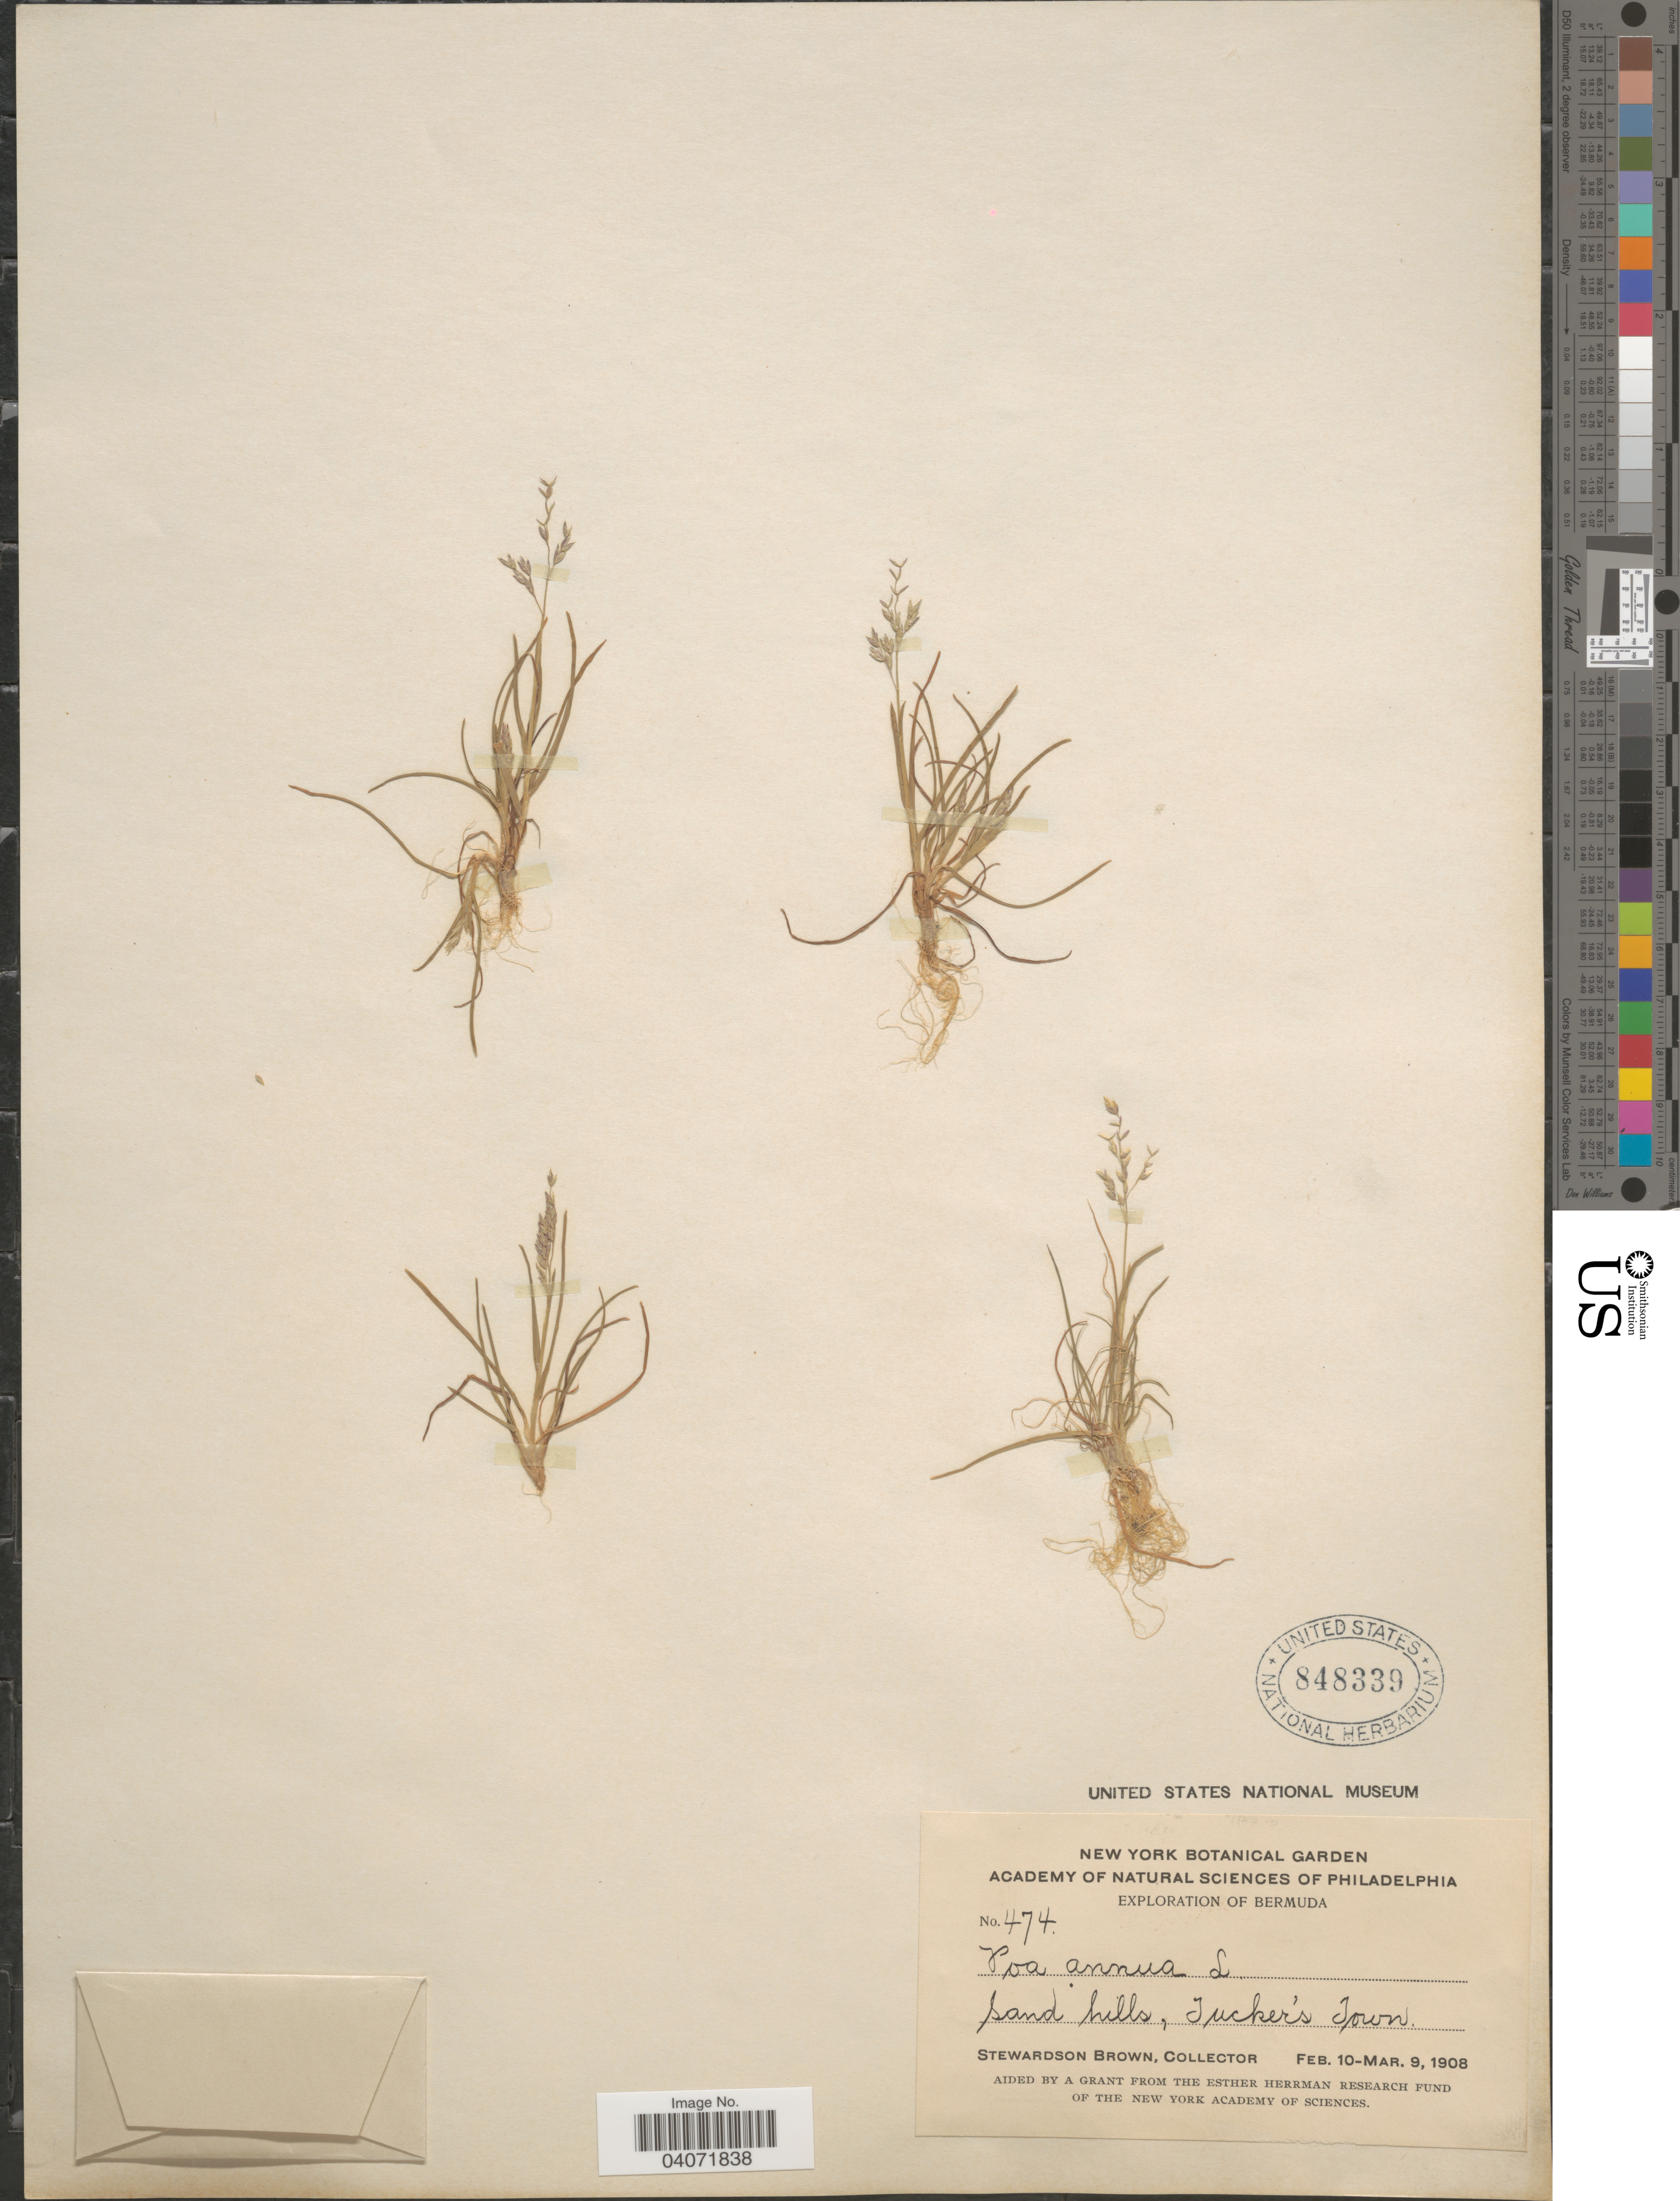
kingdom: Plantae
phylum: Tracheophyta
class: Liliopsida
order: Poales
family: Poaceae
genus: Poa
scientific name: Poa annua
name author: L.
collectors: S. Brown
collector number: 474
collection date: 1908-02-10/1908-03-09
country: Bermuda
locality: Exploration of Bermuda. Sand hills, Tucker's Town.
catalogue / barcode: US 848339